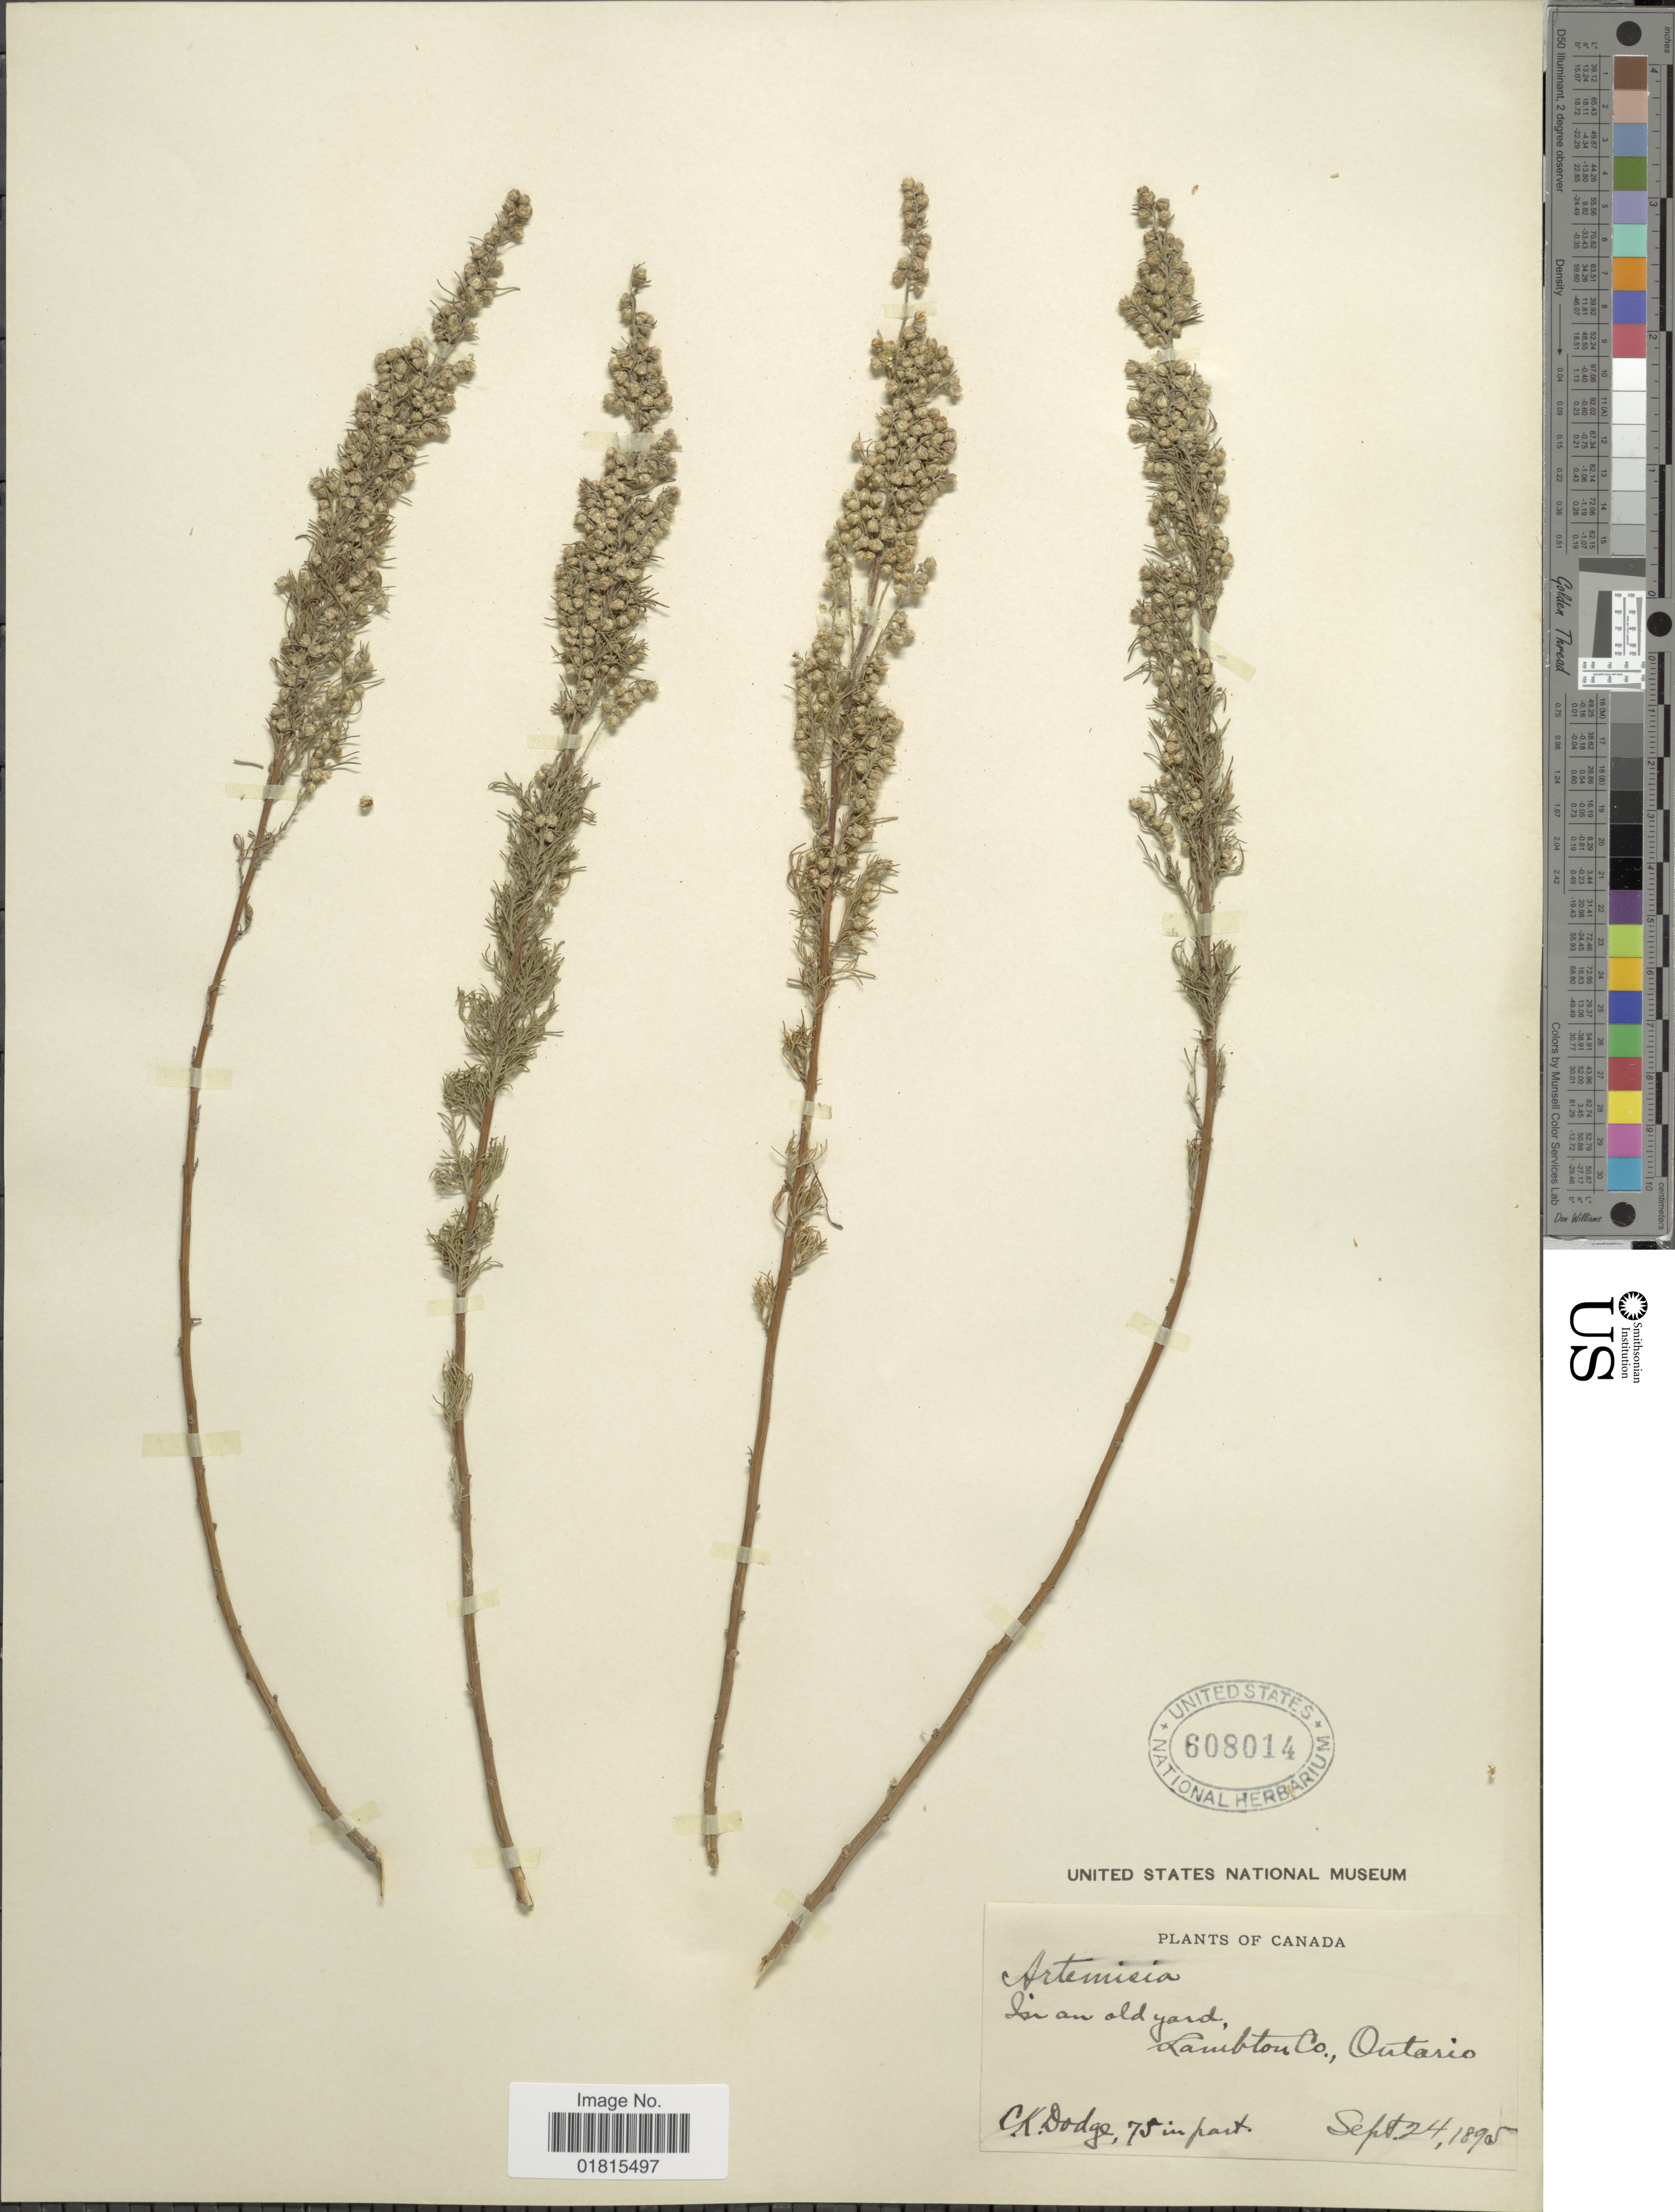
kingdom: Plantae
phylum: Tracheophyta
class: Magnoliopsida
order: Asterales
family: Asteraceae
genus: Artemisia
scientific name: Artemisia forwoodii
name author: S. Watson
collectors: C. Dodge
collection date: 1895-09-24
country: Canada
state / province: Ontario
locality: Lambton Co., Ontario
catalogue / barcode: US 608014